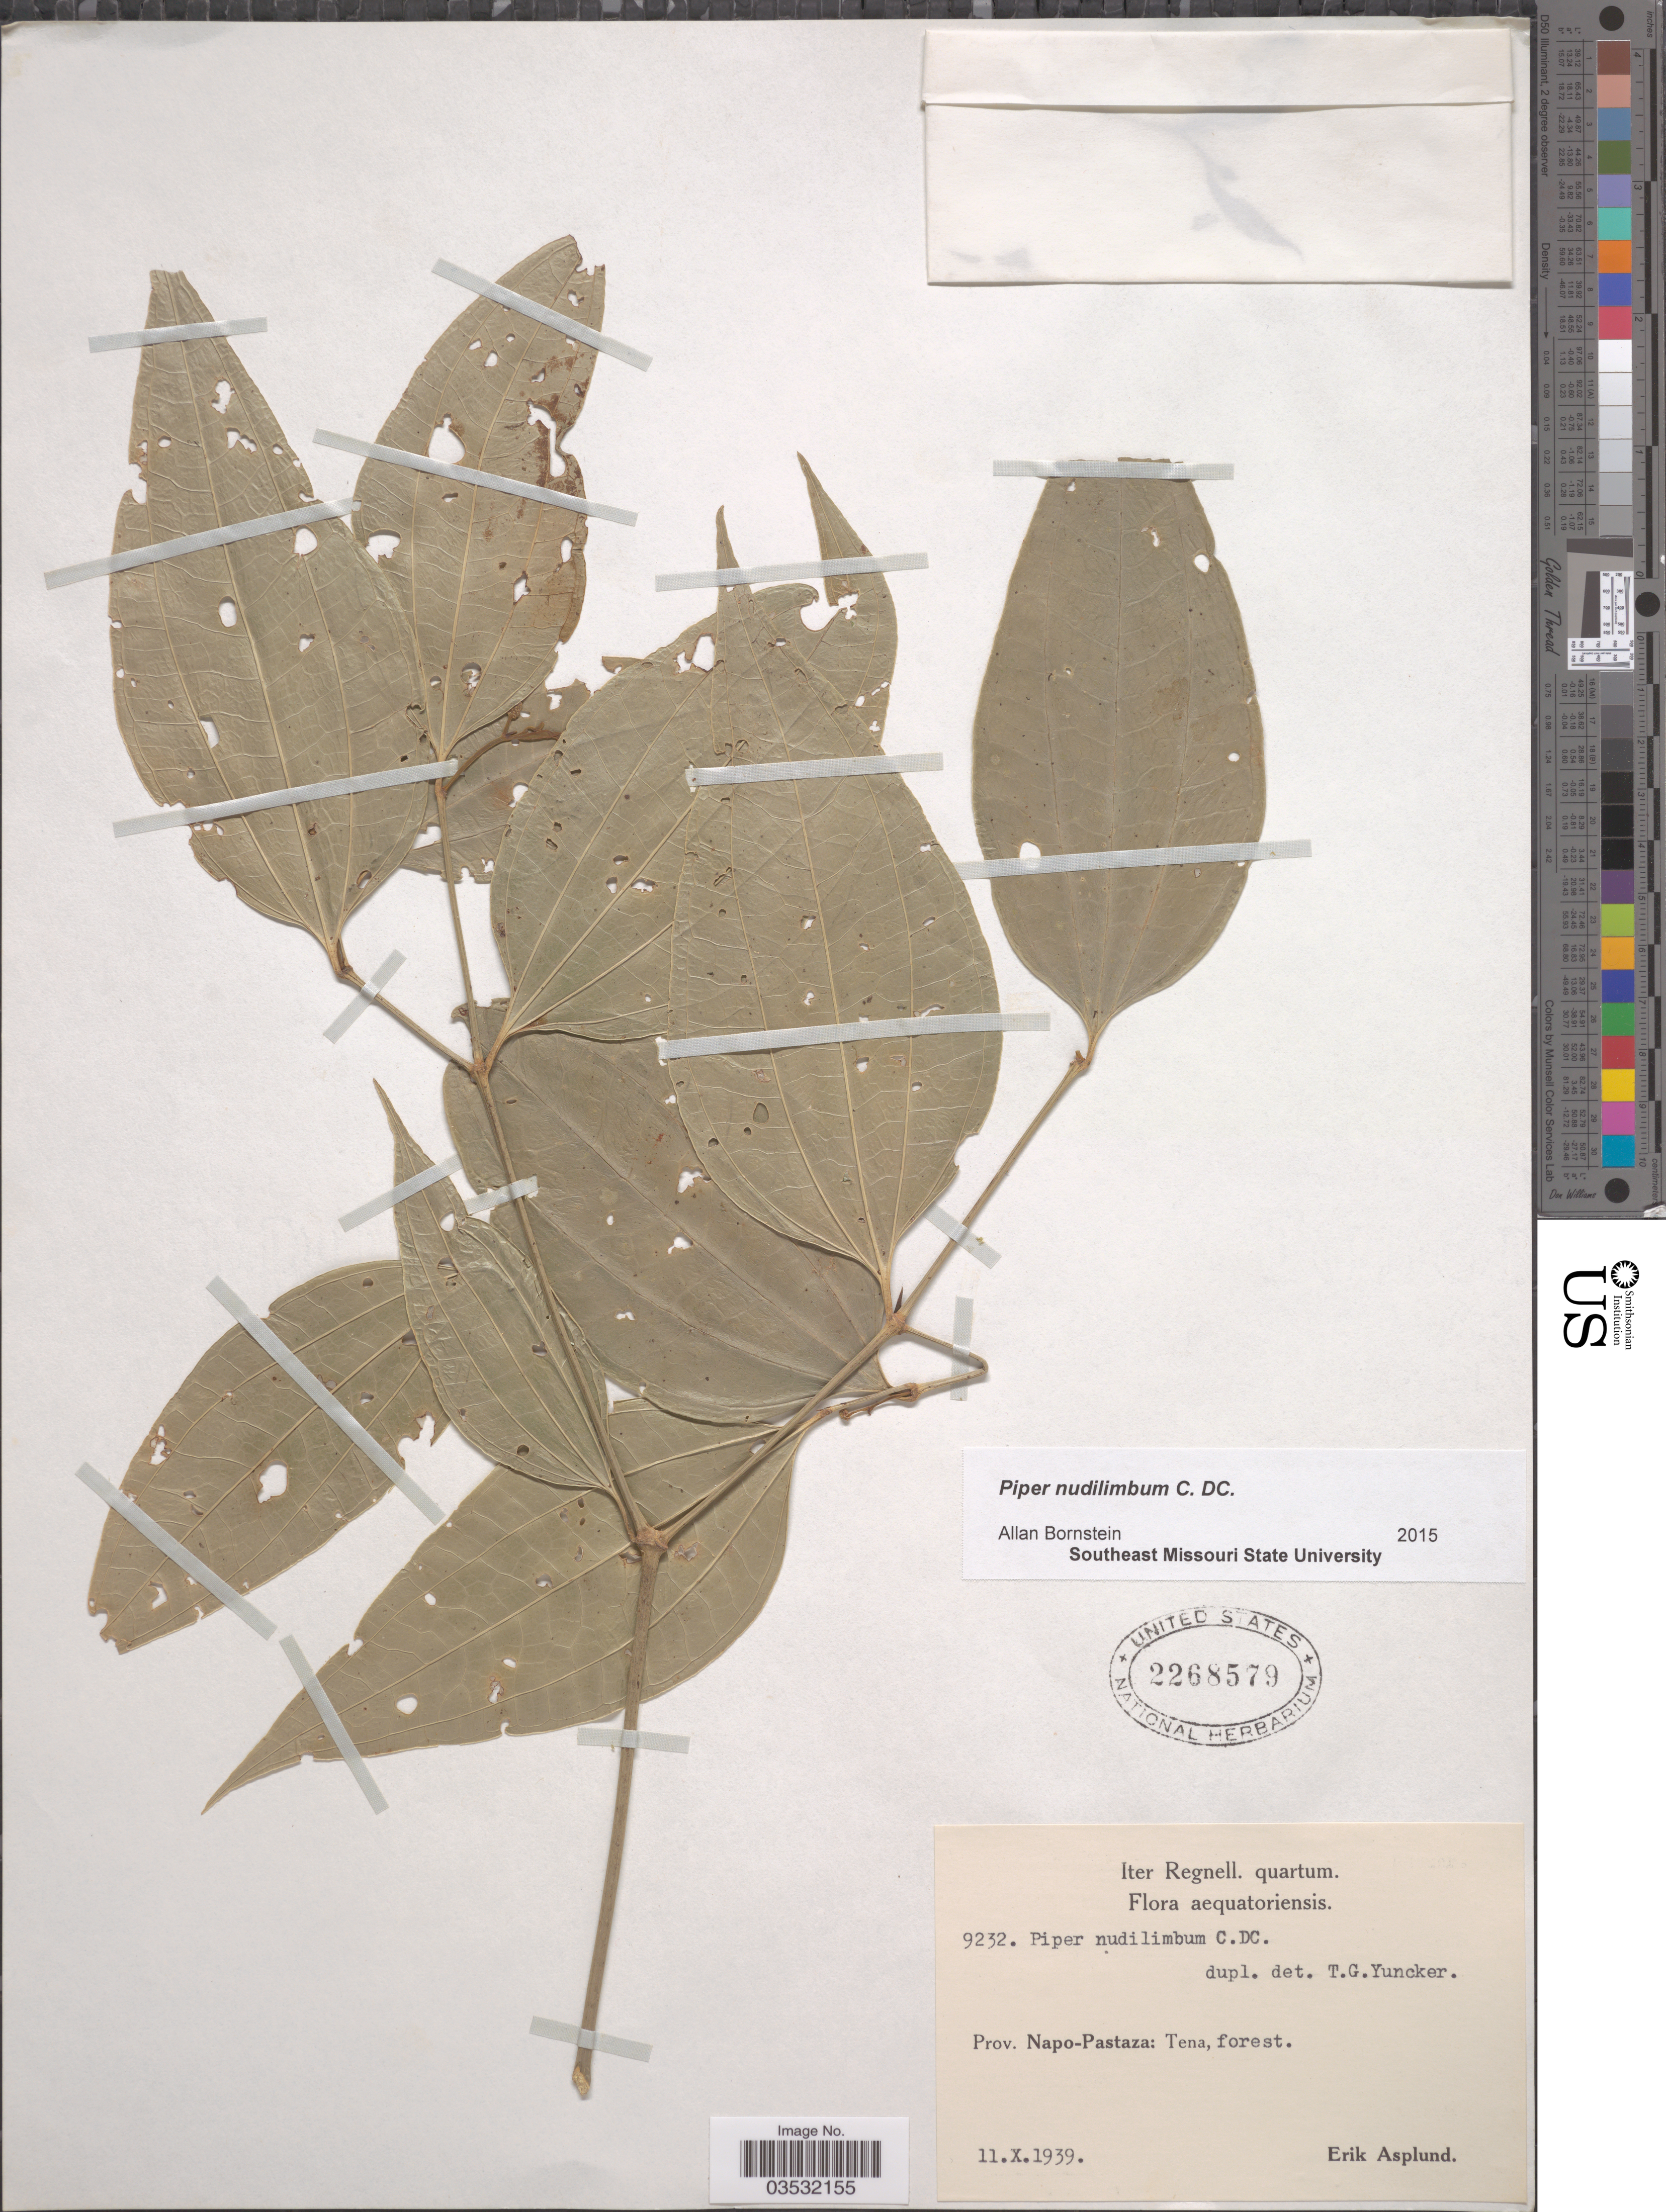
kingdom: Plantae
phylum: Tracheophyta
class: Magnoliopsida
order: Piperales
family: Piperaceae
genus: Piper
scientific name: Piper nudilimbum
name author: C. DC.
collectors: E. Asplund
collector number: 9232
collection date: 1939-10-11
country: Ecuador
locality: Aequatoriensis. Prov. Napo-Pastaza: Tena.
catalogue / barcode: US 2268579